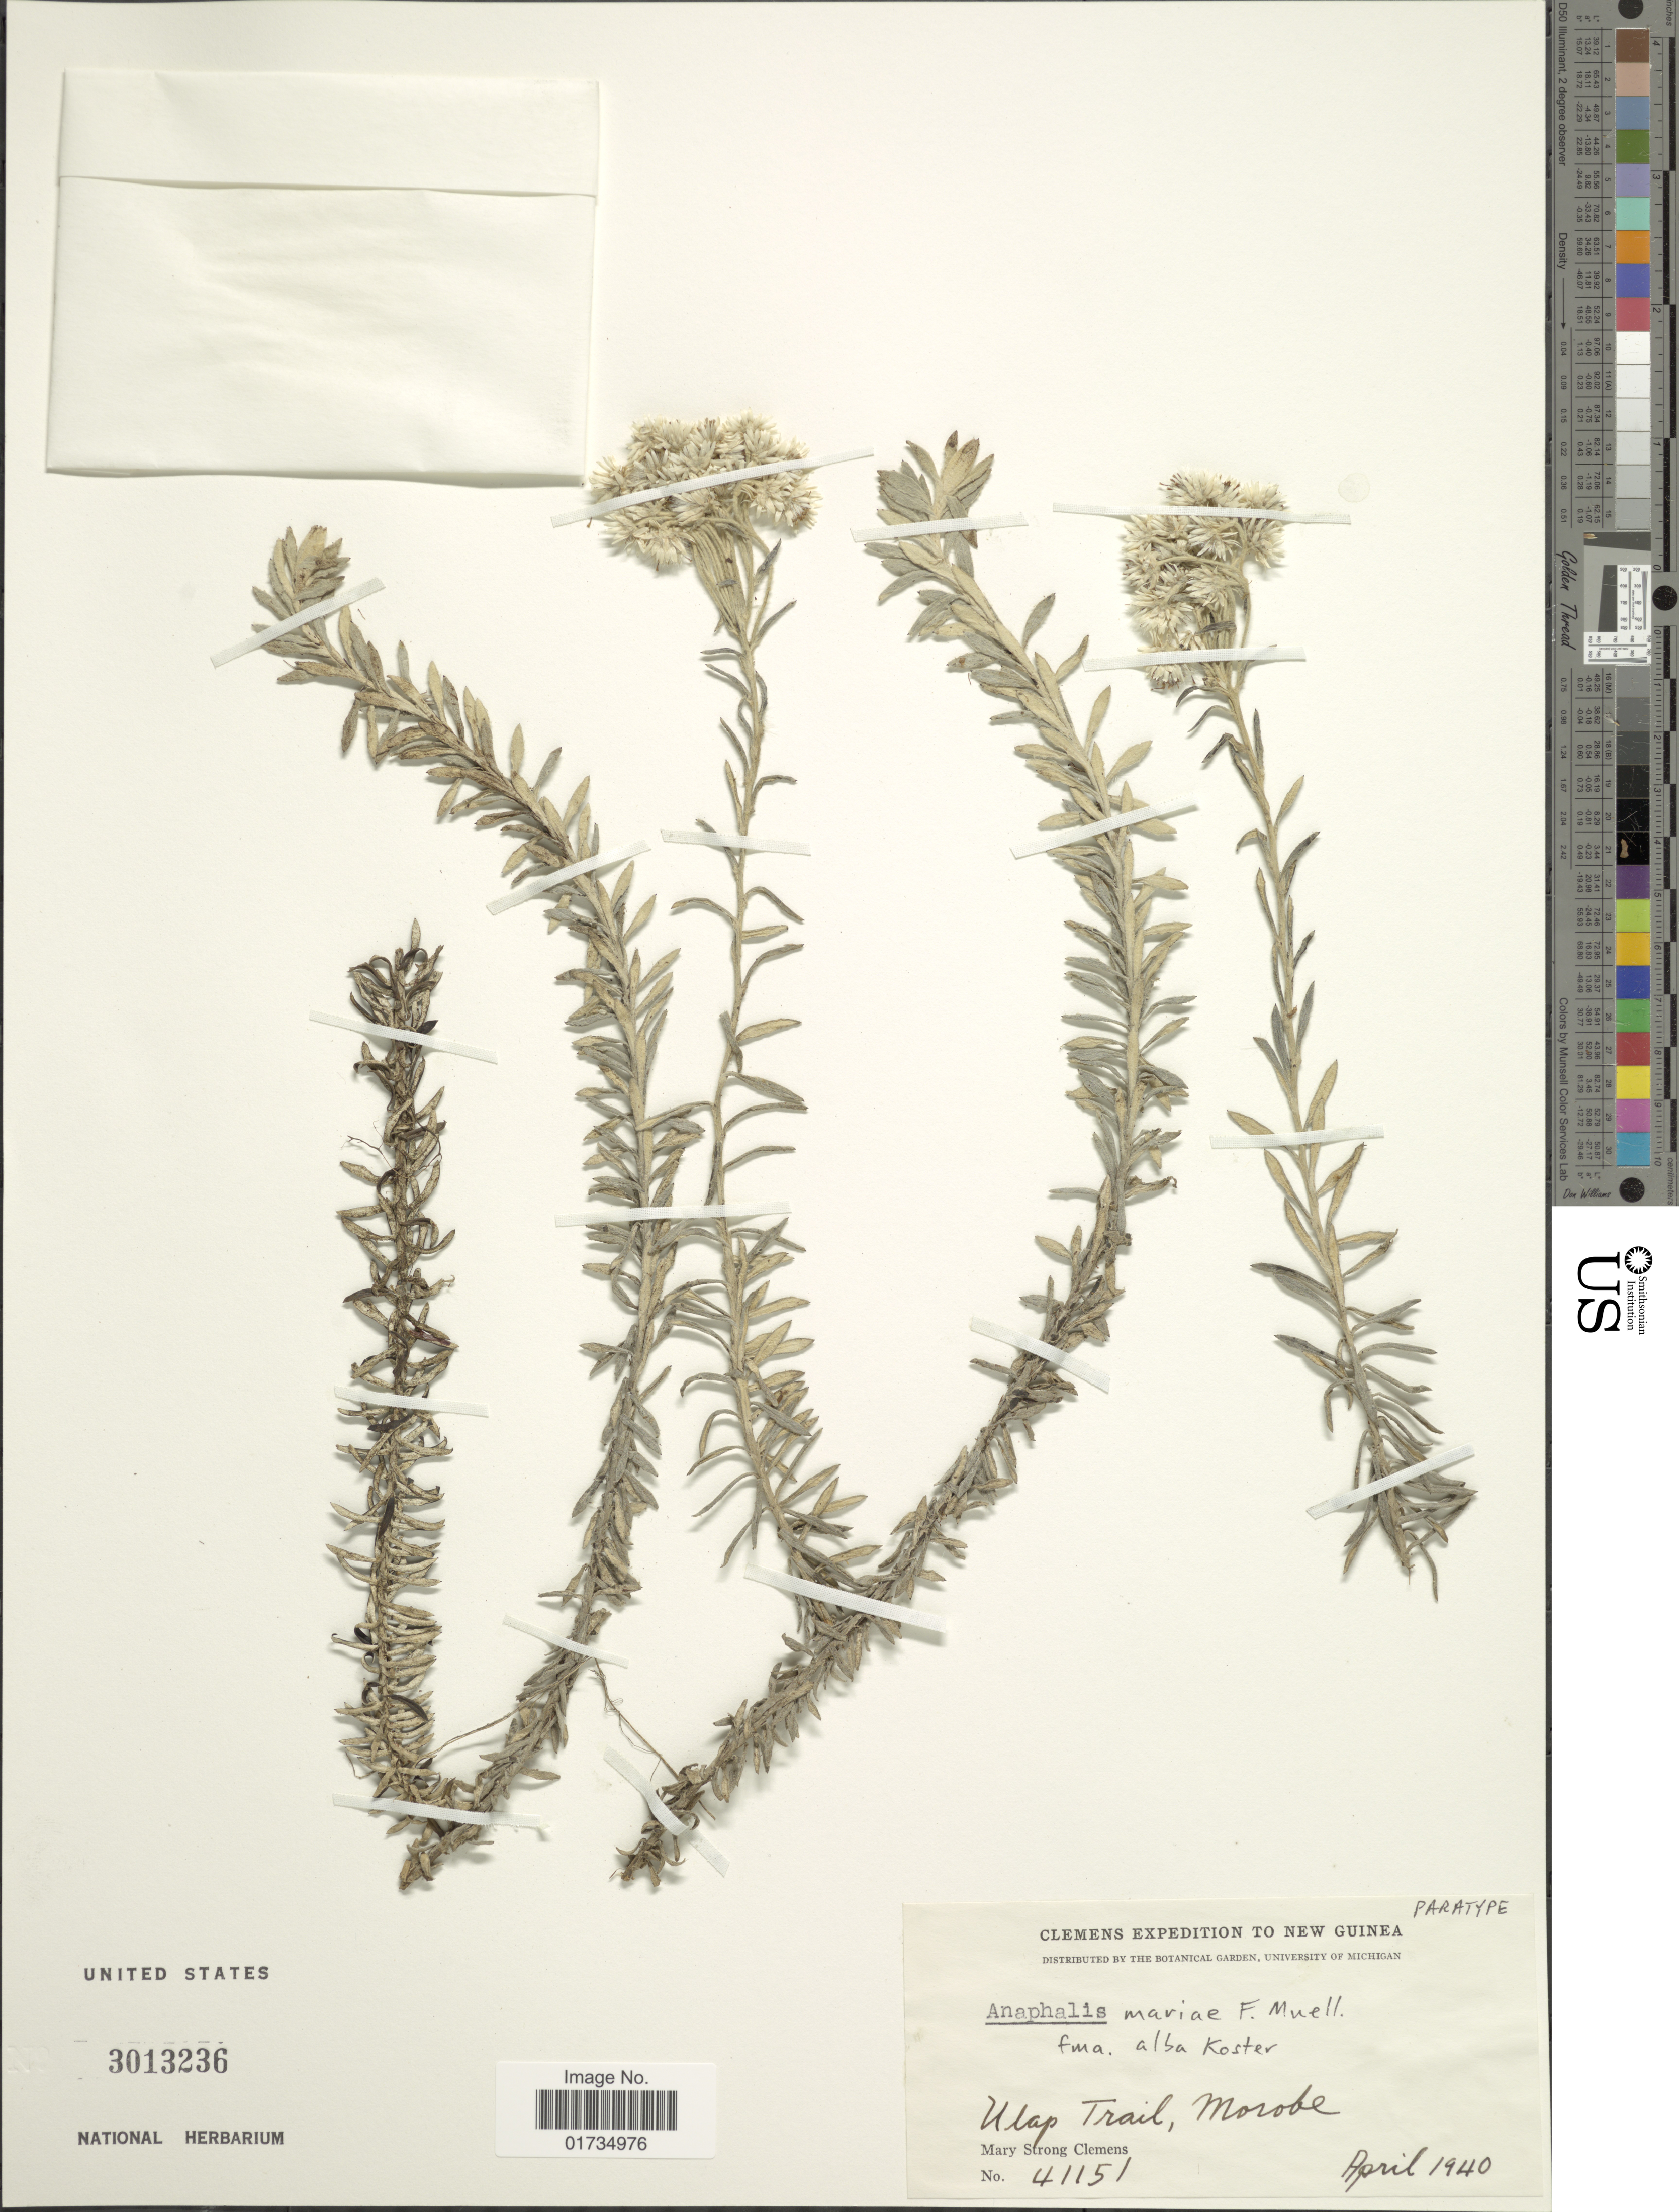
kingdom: Plantae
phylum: Tracheophyta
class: Magnoliopsida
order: Asterales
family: Asteraceae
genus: Anaphalis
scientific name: Anaphalis mariae f. alba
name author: J. Kost.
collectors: M. S. Clemens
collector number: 41151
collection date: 1940-04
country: Papua New Guinea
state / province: Morobe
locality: New Guinea. Ulap Trail, Morobe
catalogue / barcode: US 3013236